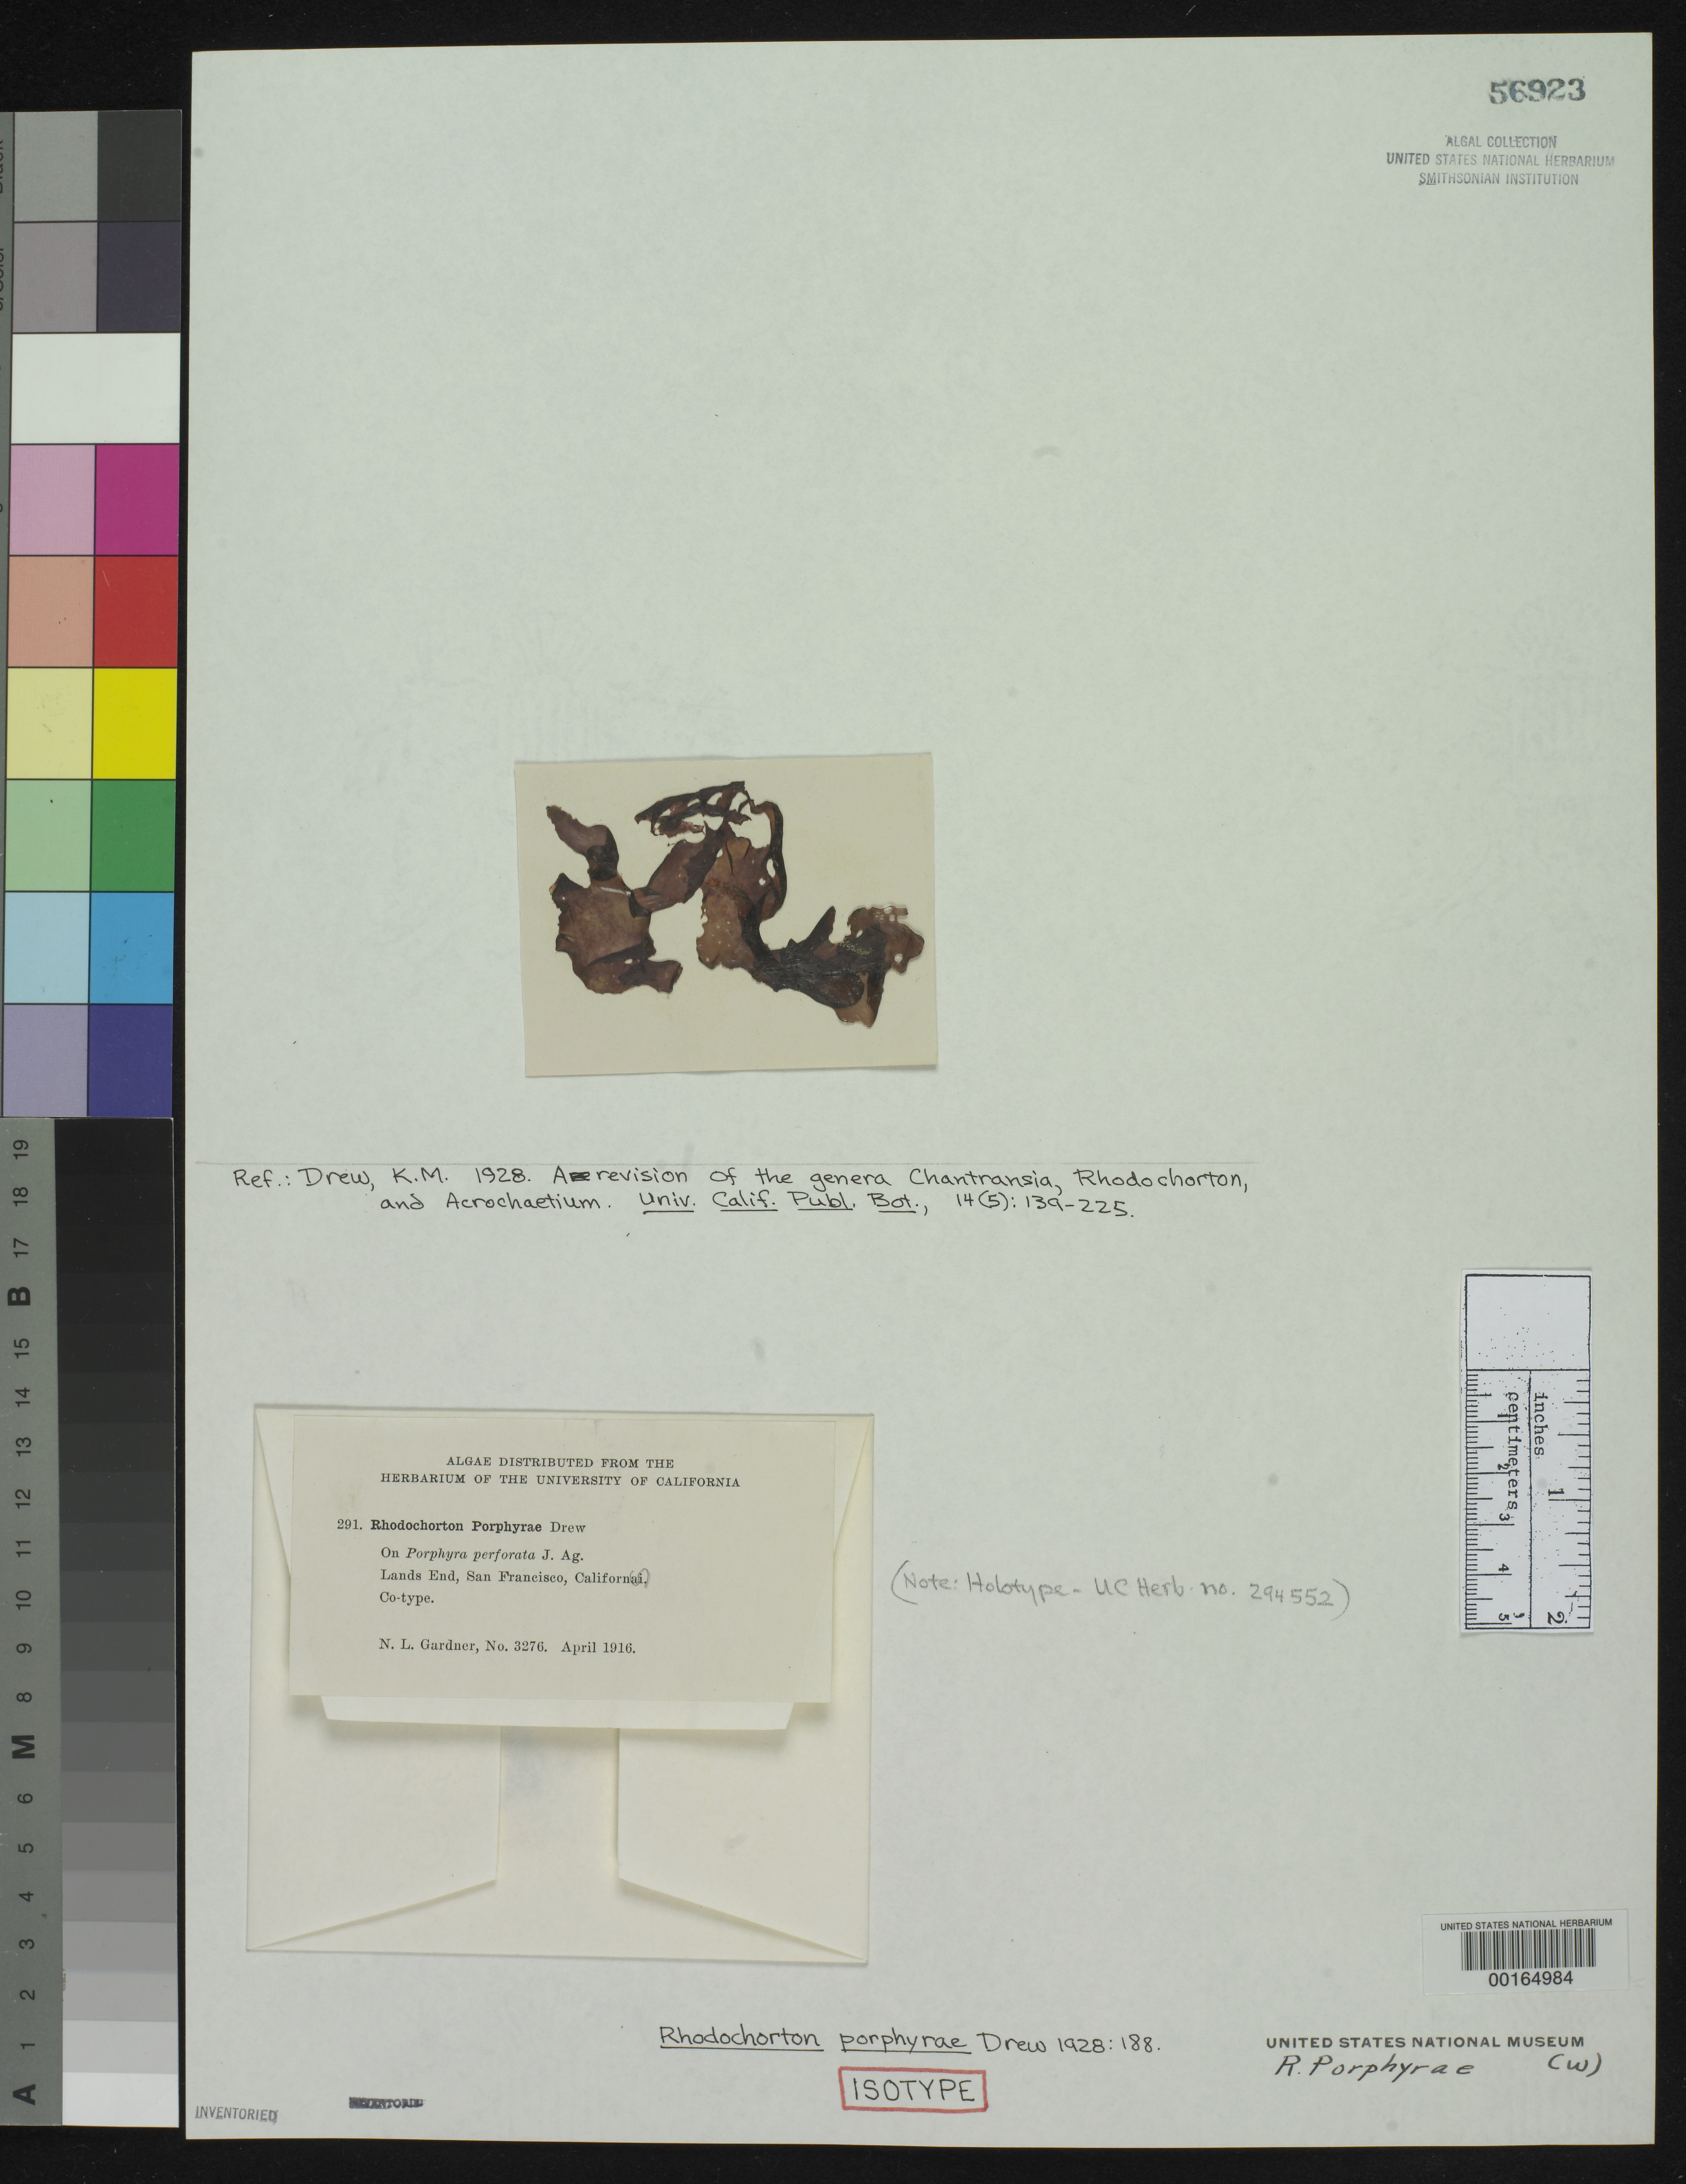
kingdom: Plantae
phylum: Rhodophyta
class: Florideophyceae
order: Acrochaetiales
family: Rhodochortonaceae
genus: Rhodochorton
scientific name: Rhodochorton porphyrae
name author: K.M. Drew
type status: Isotype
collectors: N. Gardner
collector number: NLG 3276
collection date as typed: Apr 1916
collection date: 1916-04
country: United States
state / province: California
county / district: San Francisco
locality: San Francisco, Lands End.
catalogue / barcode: US 56923